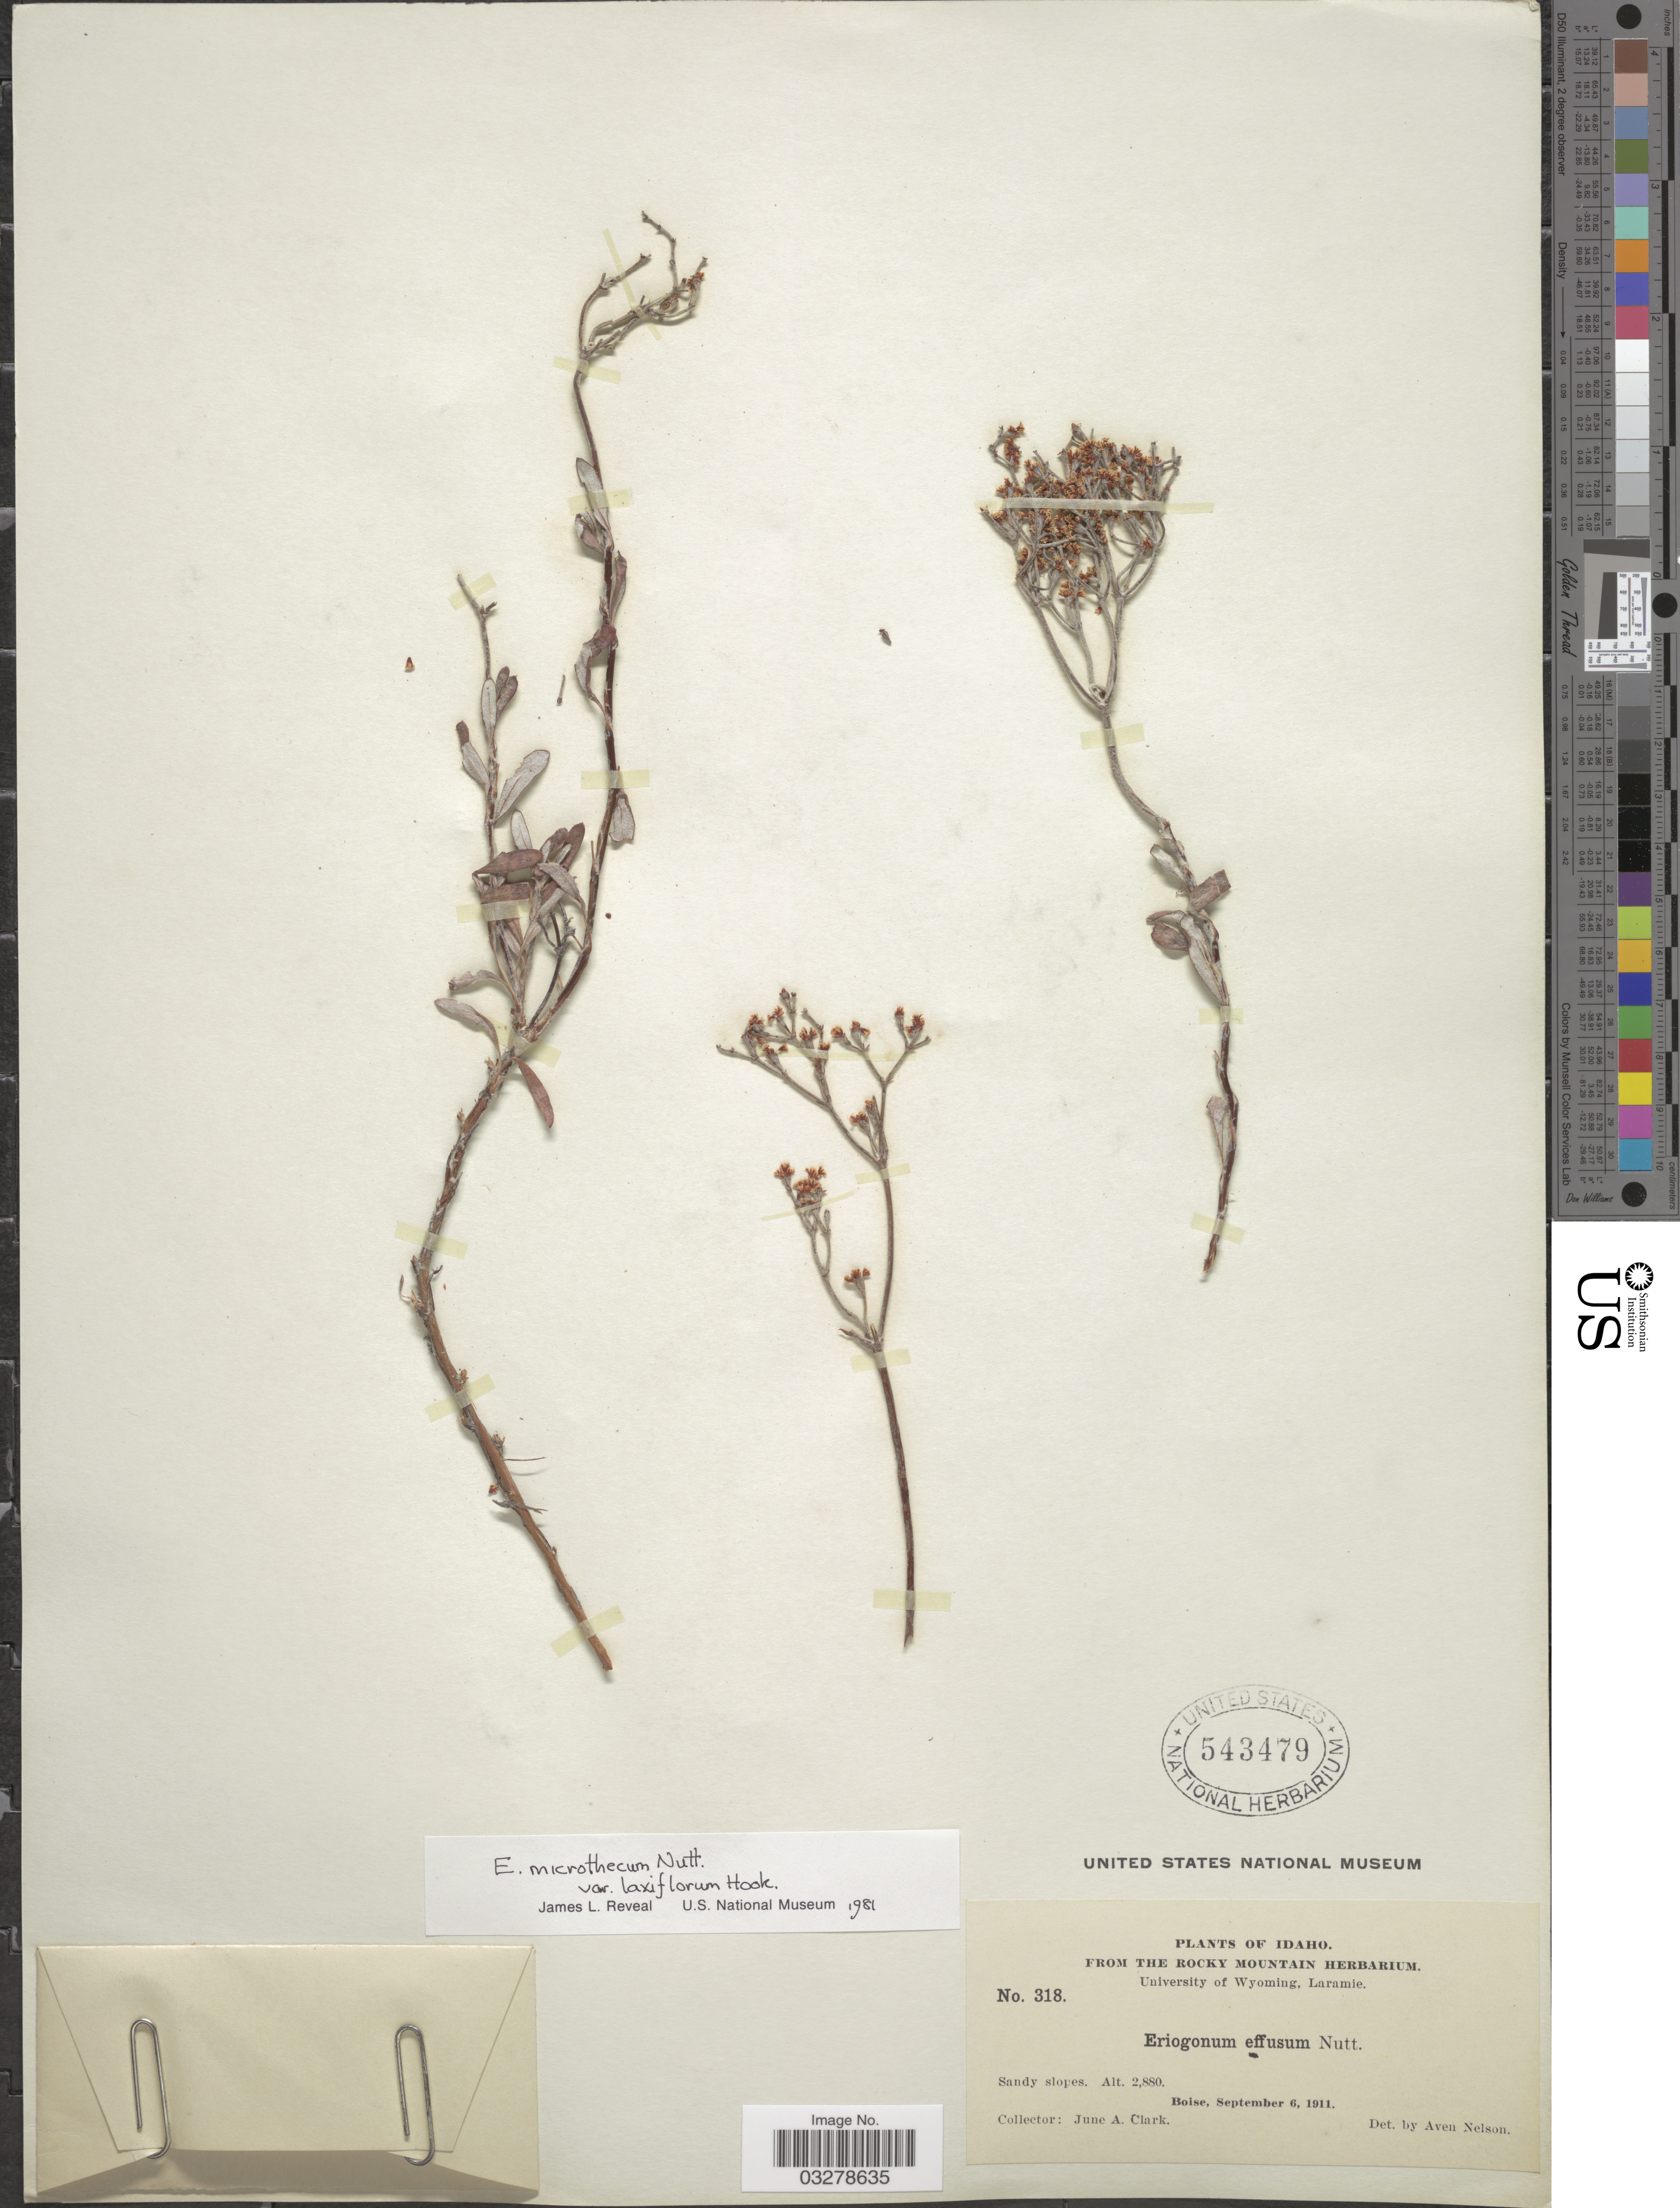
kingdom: Plantae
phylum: Tracheophyta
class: Magnoliopsida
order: Caryophyllales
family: Polygonaceae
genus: Eriogonum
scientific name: Eriogonum microtheca var. laxiflorum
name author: Hook.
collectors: J. A. Clark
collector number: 318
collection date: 1911-09-06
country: United States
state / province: Idaho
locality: Boise.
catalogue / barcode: US 543479